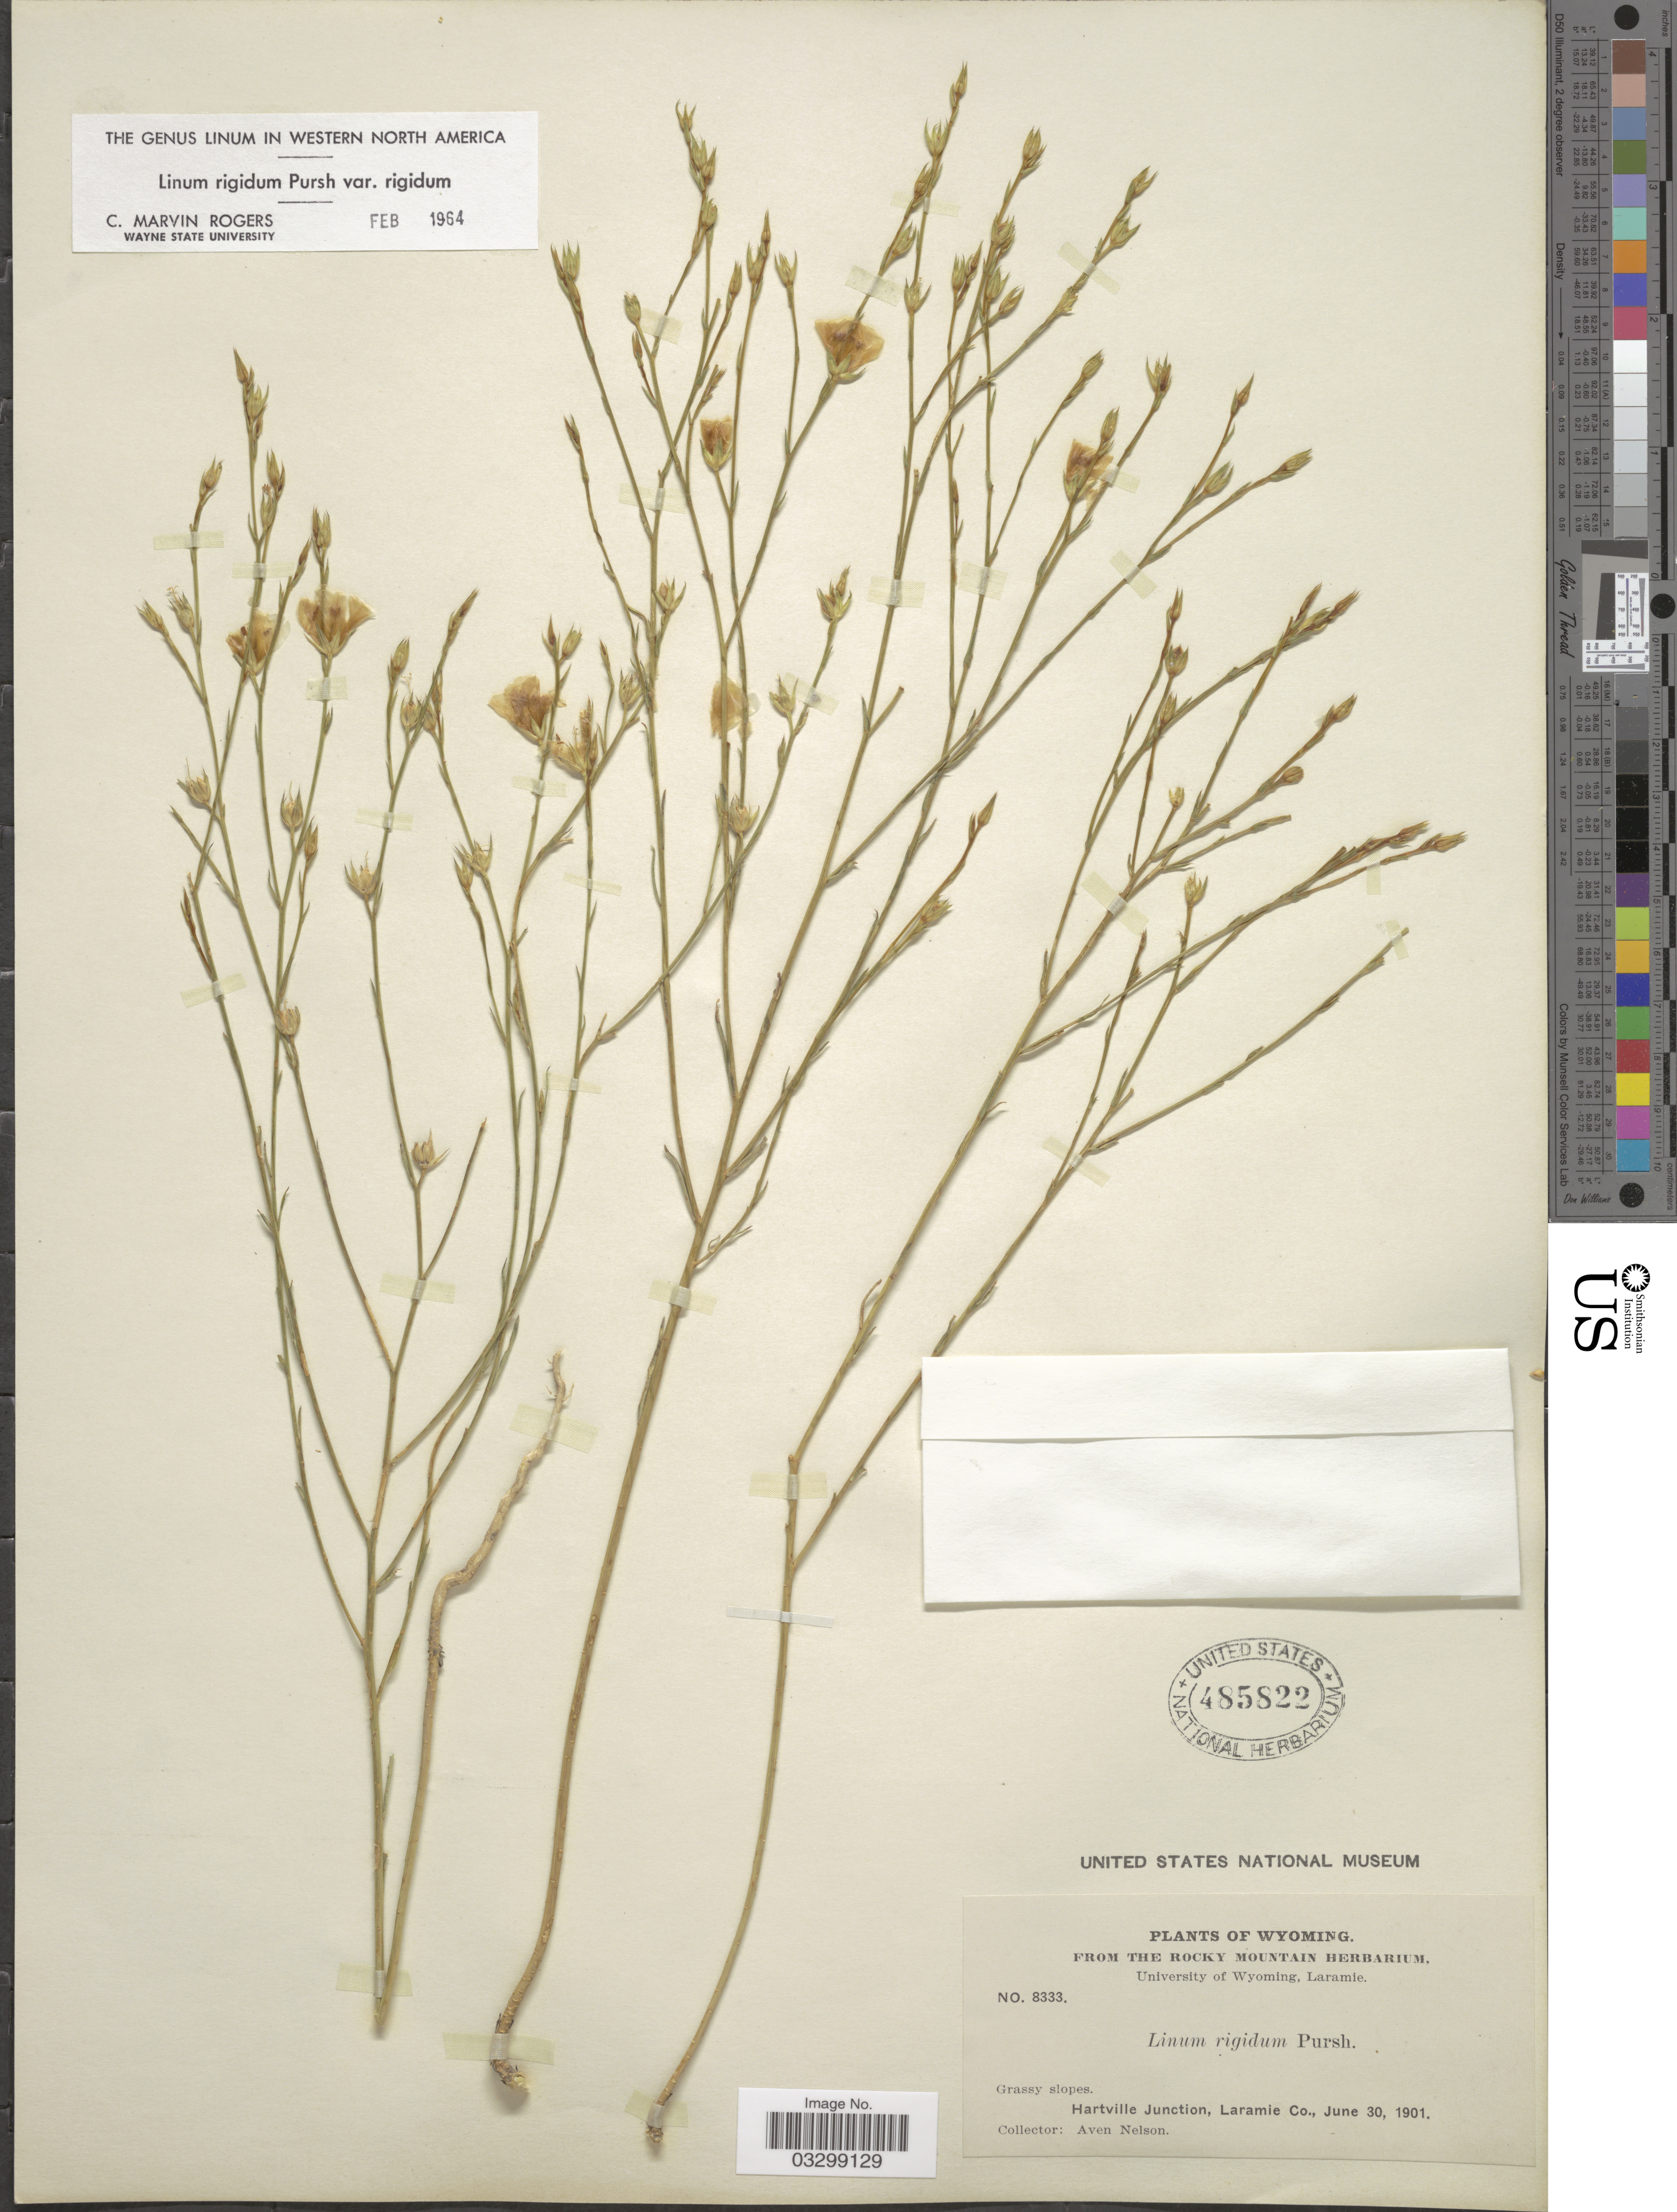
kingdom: Plantae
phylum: Tracheophyta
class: Magnoliopsida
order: Malpighiales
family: Linaceae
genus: Linum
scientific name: Linum rigidum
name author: Pursh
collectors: A. Nelson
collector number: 8333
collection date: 1901-06-30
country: United States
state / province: Wyoming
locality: Hartville Junction, Laramie Co.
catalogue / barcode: US 485822